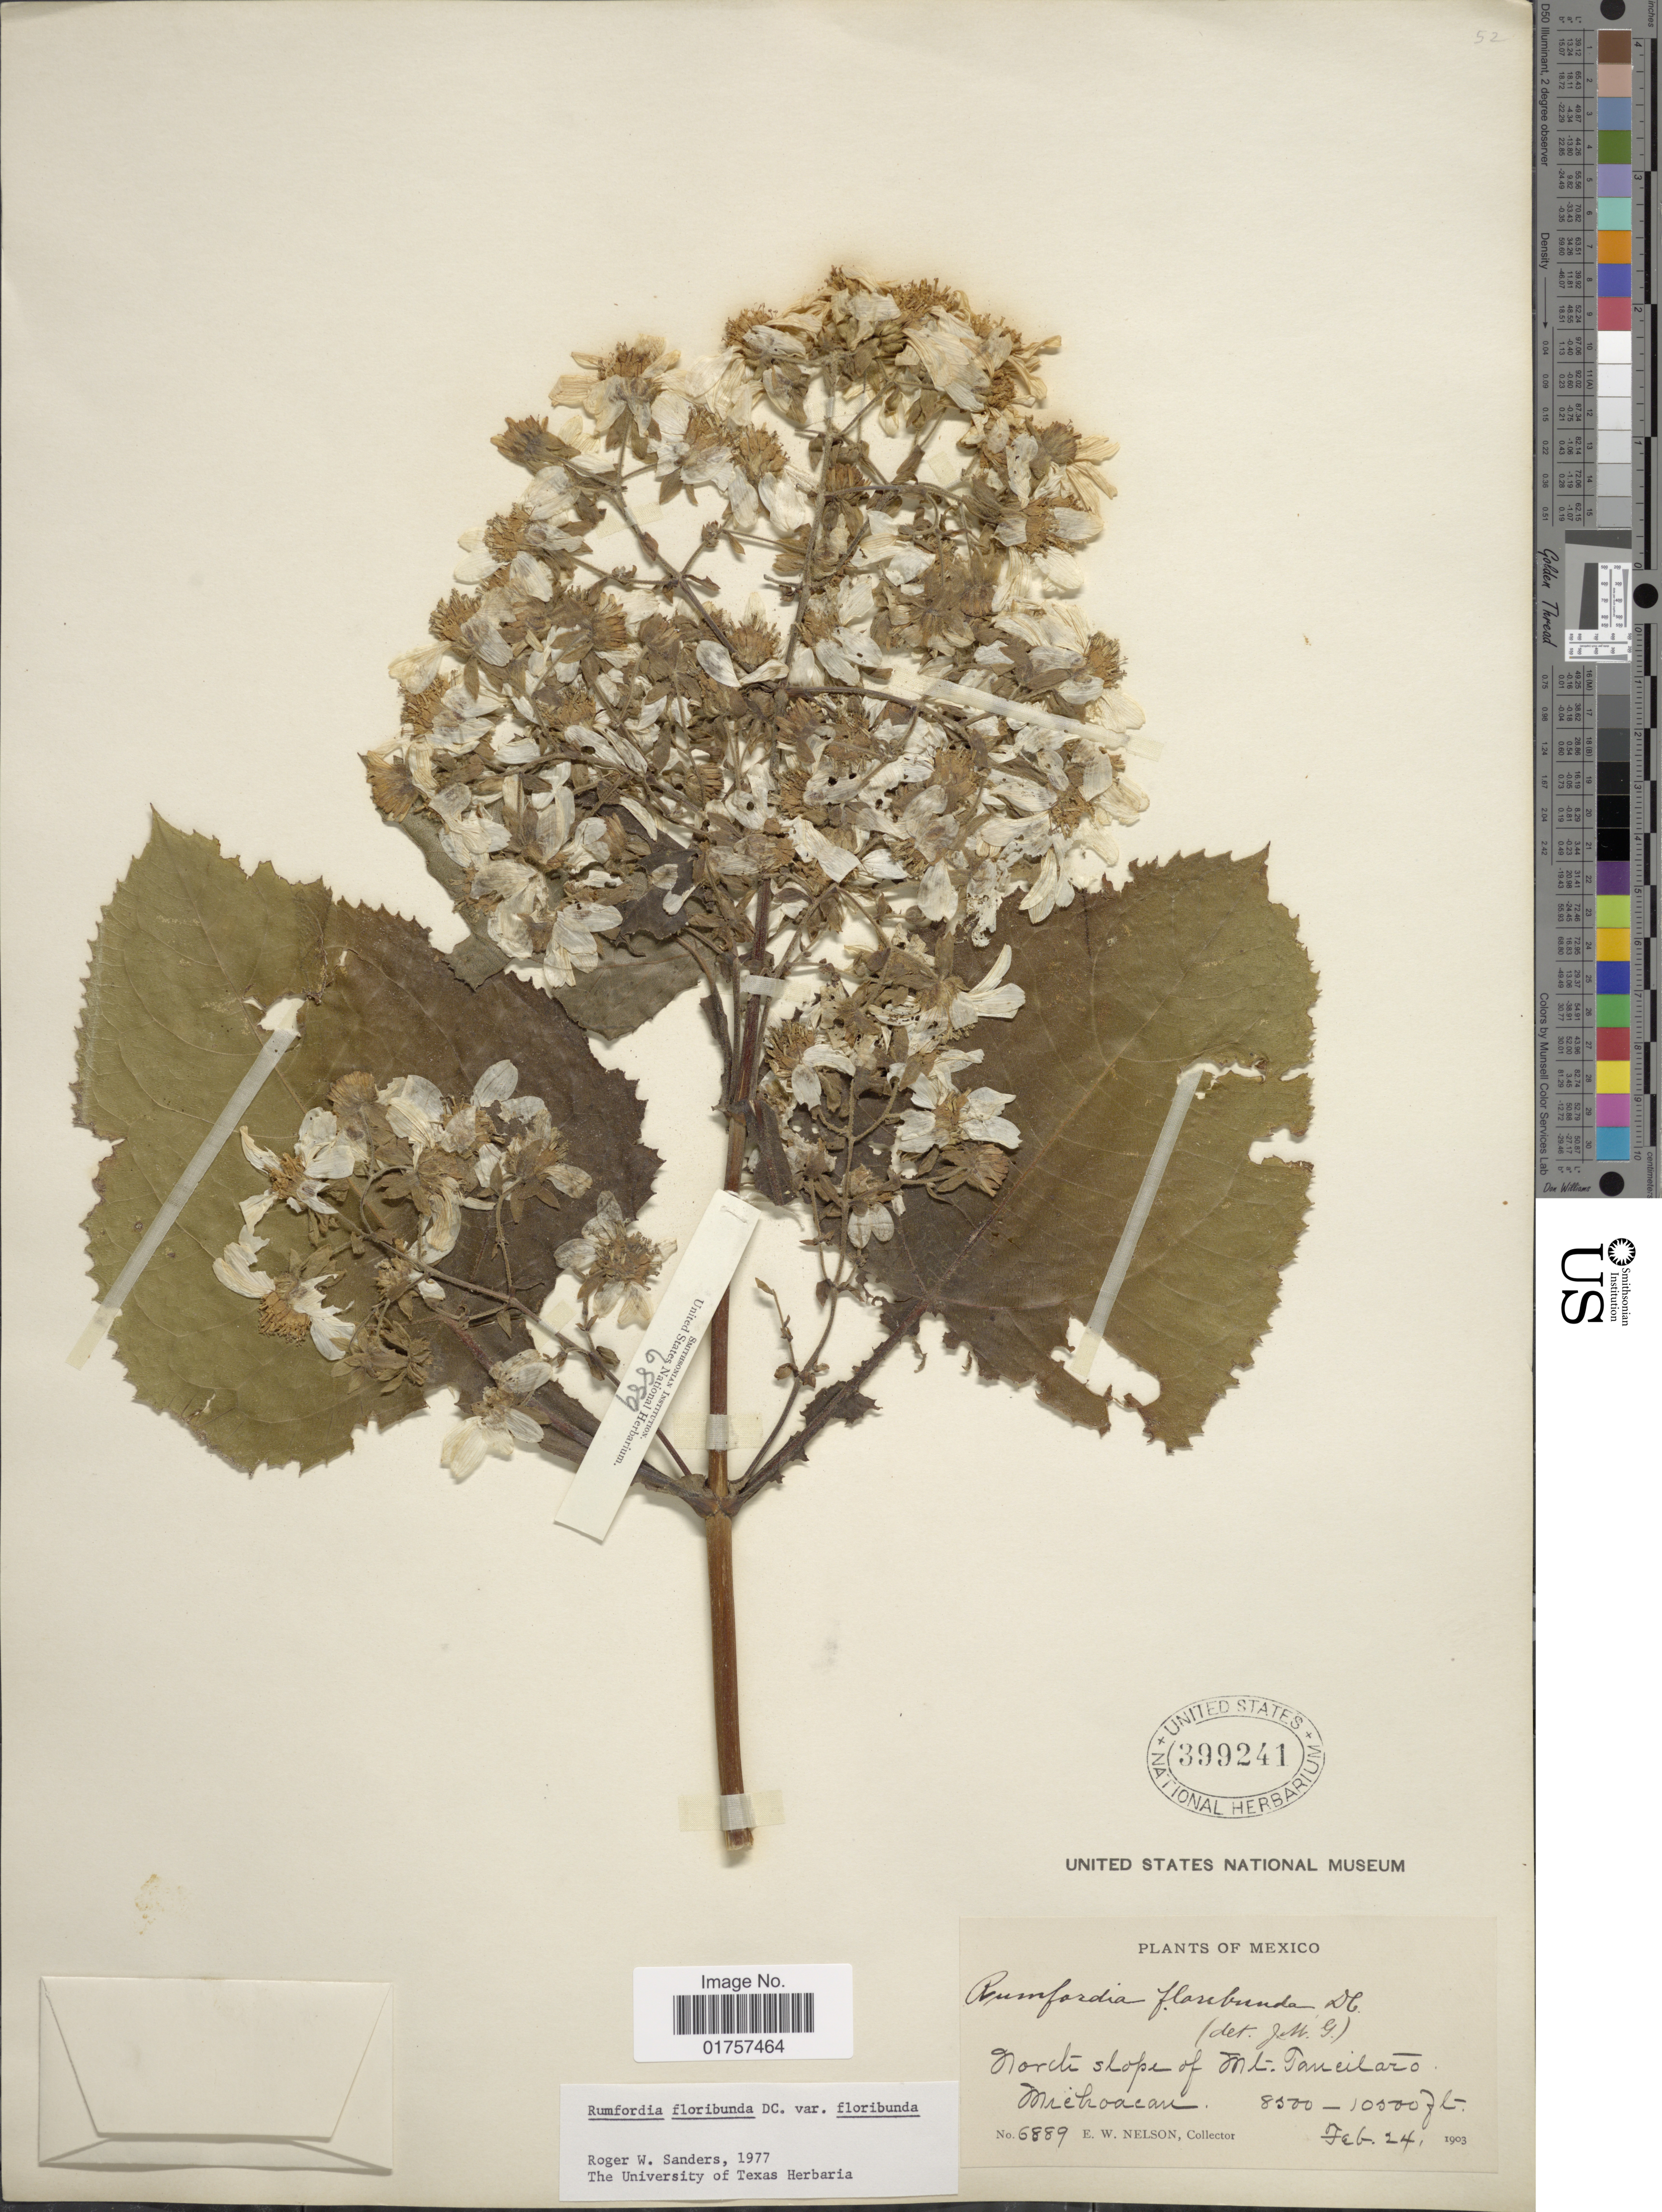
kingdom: Plantae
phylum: Tracheophyta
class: Magnoliopsida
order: Asterales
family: Asteraceae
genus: Rumfordia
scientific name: Rumfordia floribunda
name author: DC.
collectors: E. W. Nelson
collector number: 6889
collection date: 1903-02-24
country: Mexico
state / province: Michoacán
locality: North slope of Mt. Taneitaro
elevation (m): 2591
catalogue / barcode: US 399241